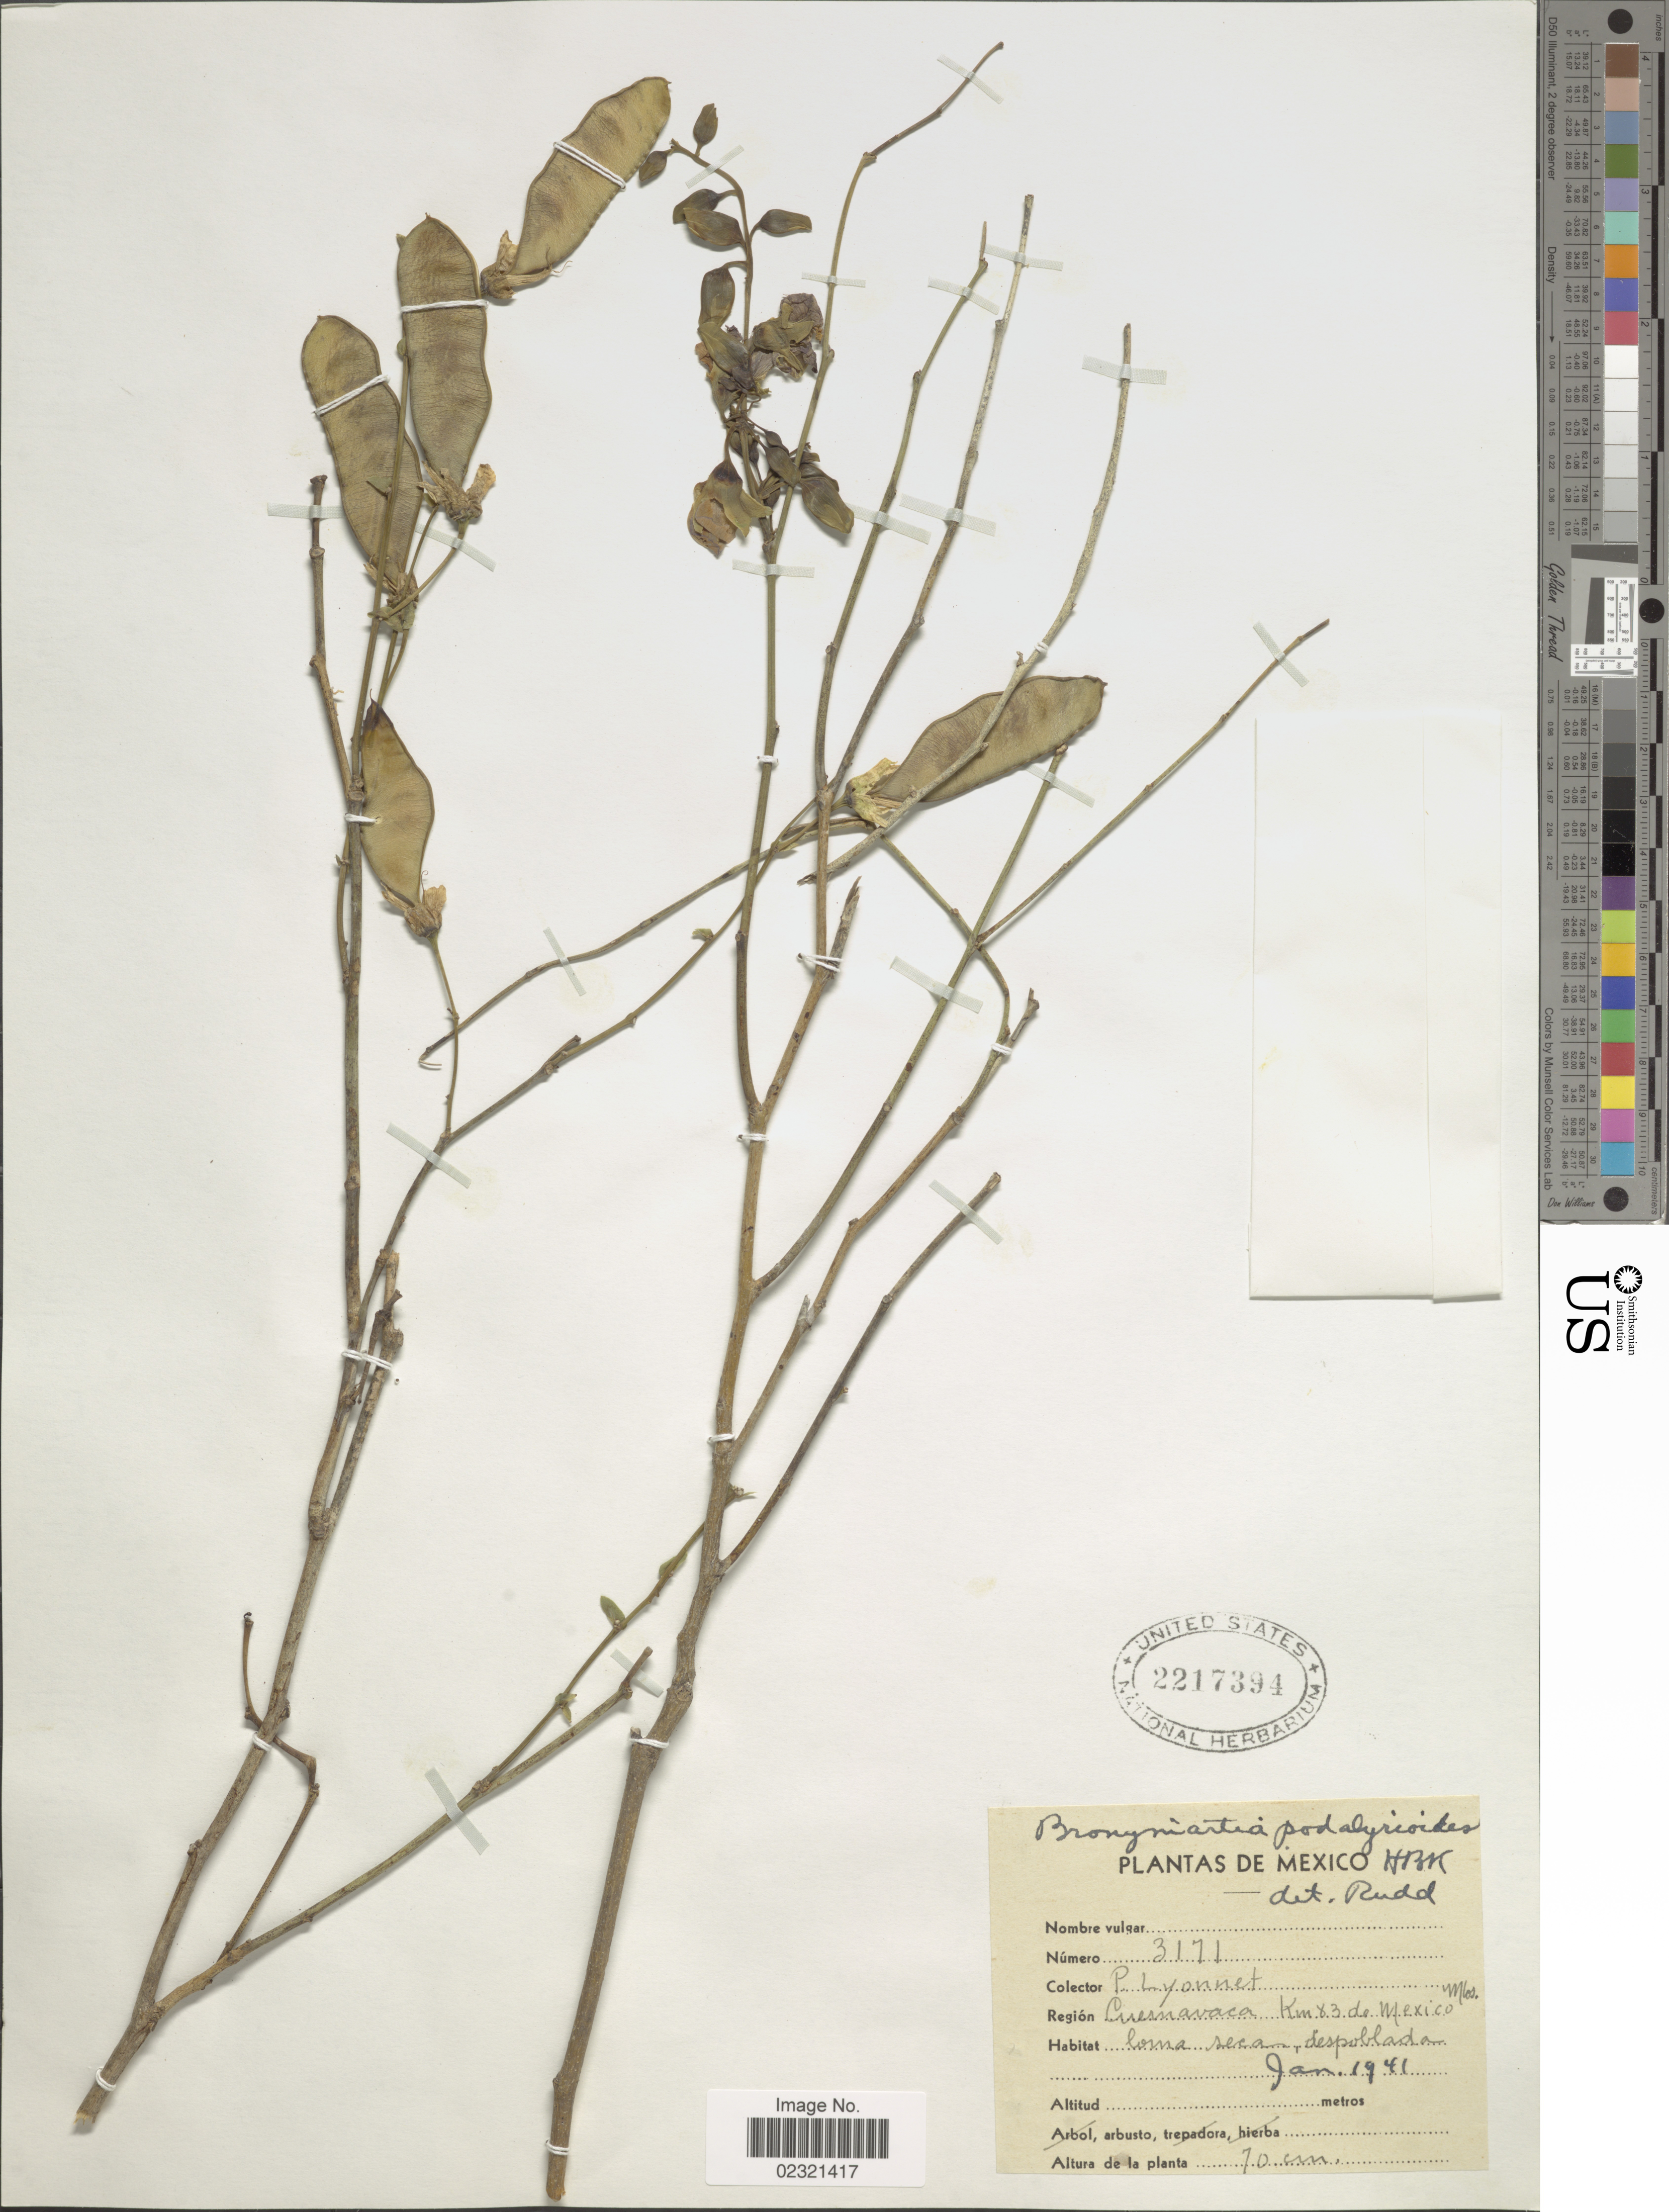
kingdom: Plantae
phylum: Tracheophyta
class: Magnoliopsida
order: Fabales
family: Fabaceae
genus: Brongniartia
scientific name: Brongniartia podalyrioides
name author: Kunth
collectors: P. Lyonnet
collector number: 3171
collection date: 1941-01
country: Mexico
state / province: Morelos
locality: Cuernavaca Km 83 de Mexico Mlos.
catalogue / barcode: US 2217394